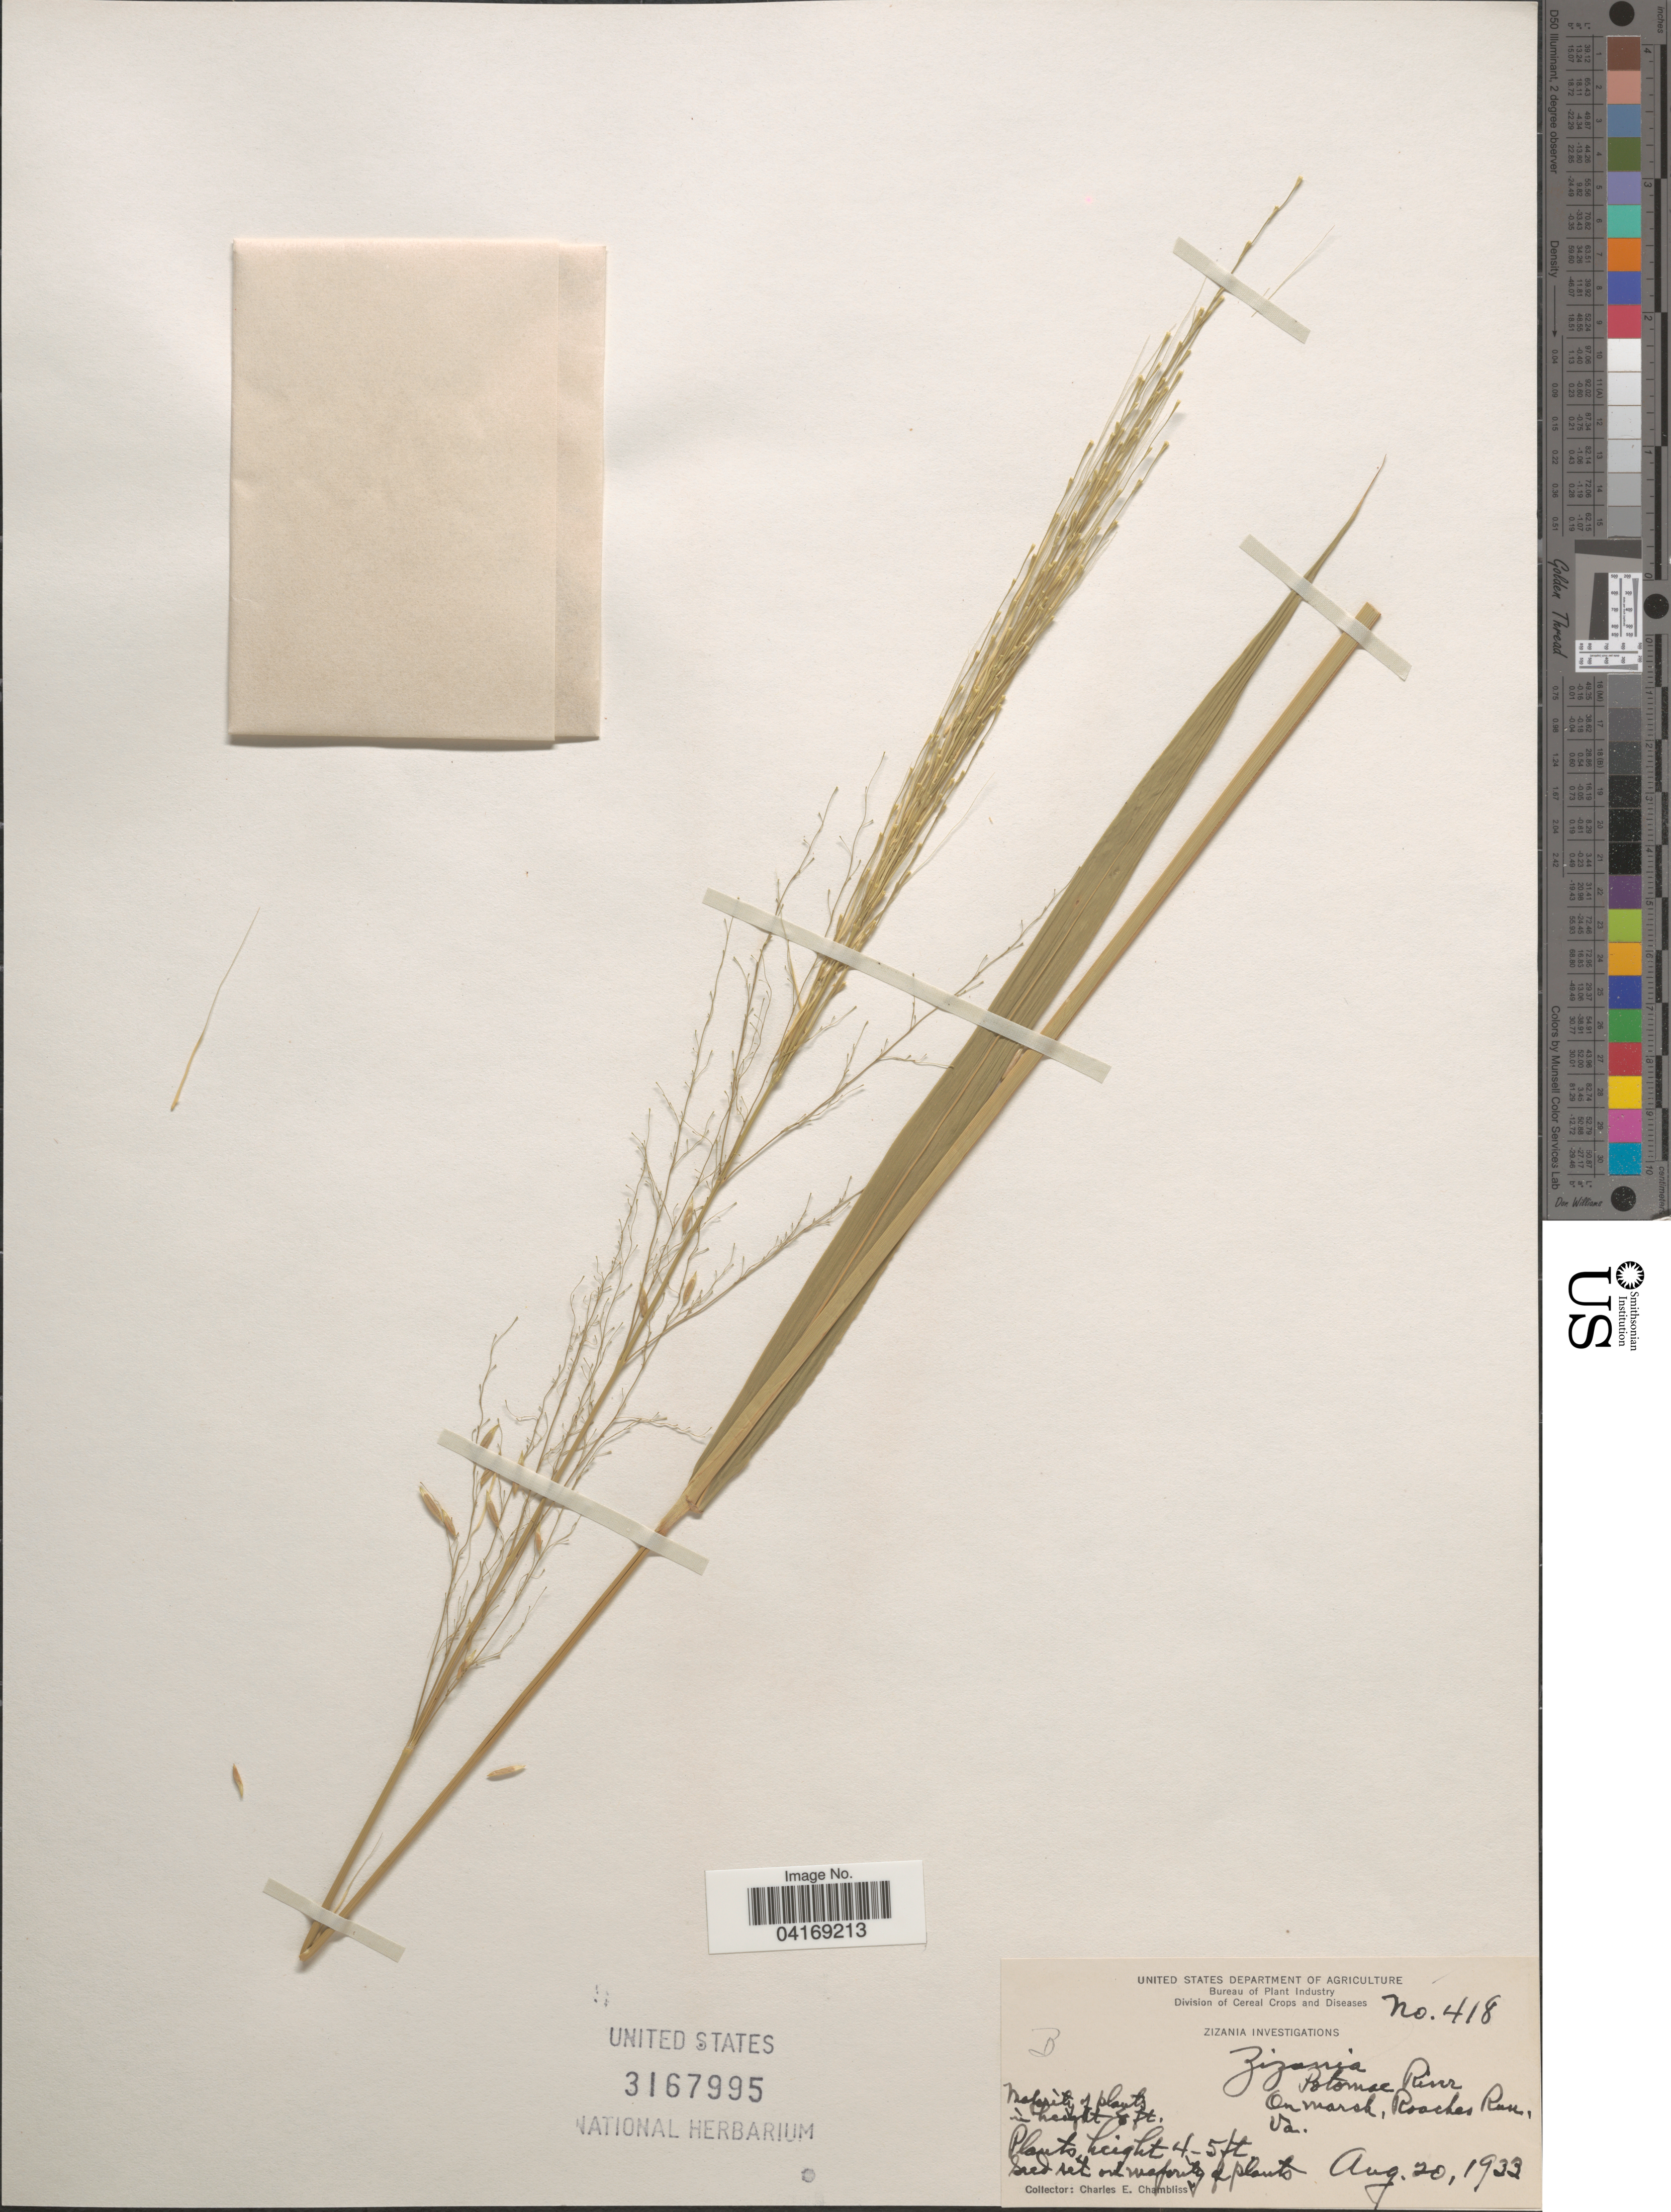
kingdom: Plantae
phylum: Tracheophyta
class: Liliopsida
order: Poales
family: Poaceae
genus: Zizania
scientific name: Zizania sp.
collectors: C. Chambliss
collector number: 418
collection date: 1933-08-20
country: United States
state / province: Virginia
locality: Potomac River. On marsh, Roaches Run.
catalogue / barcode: US 3167995